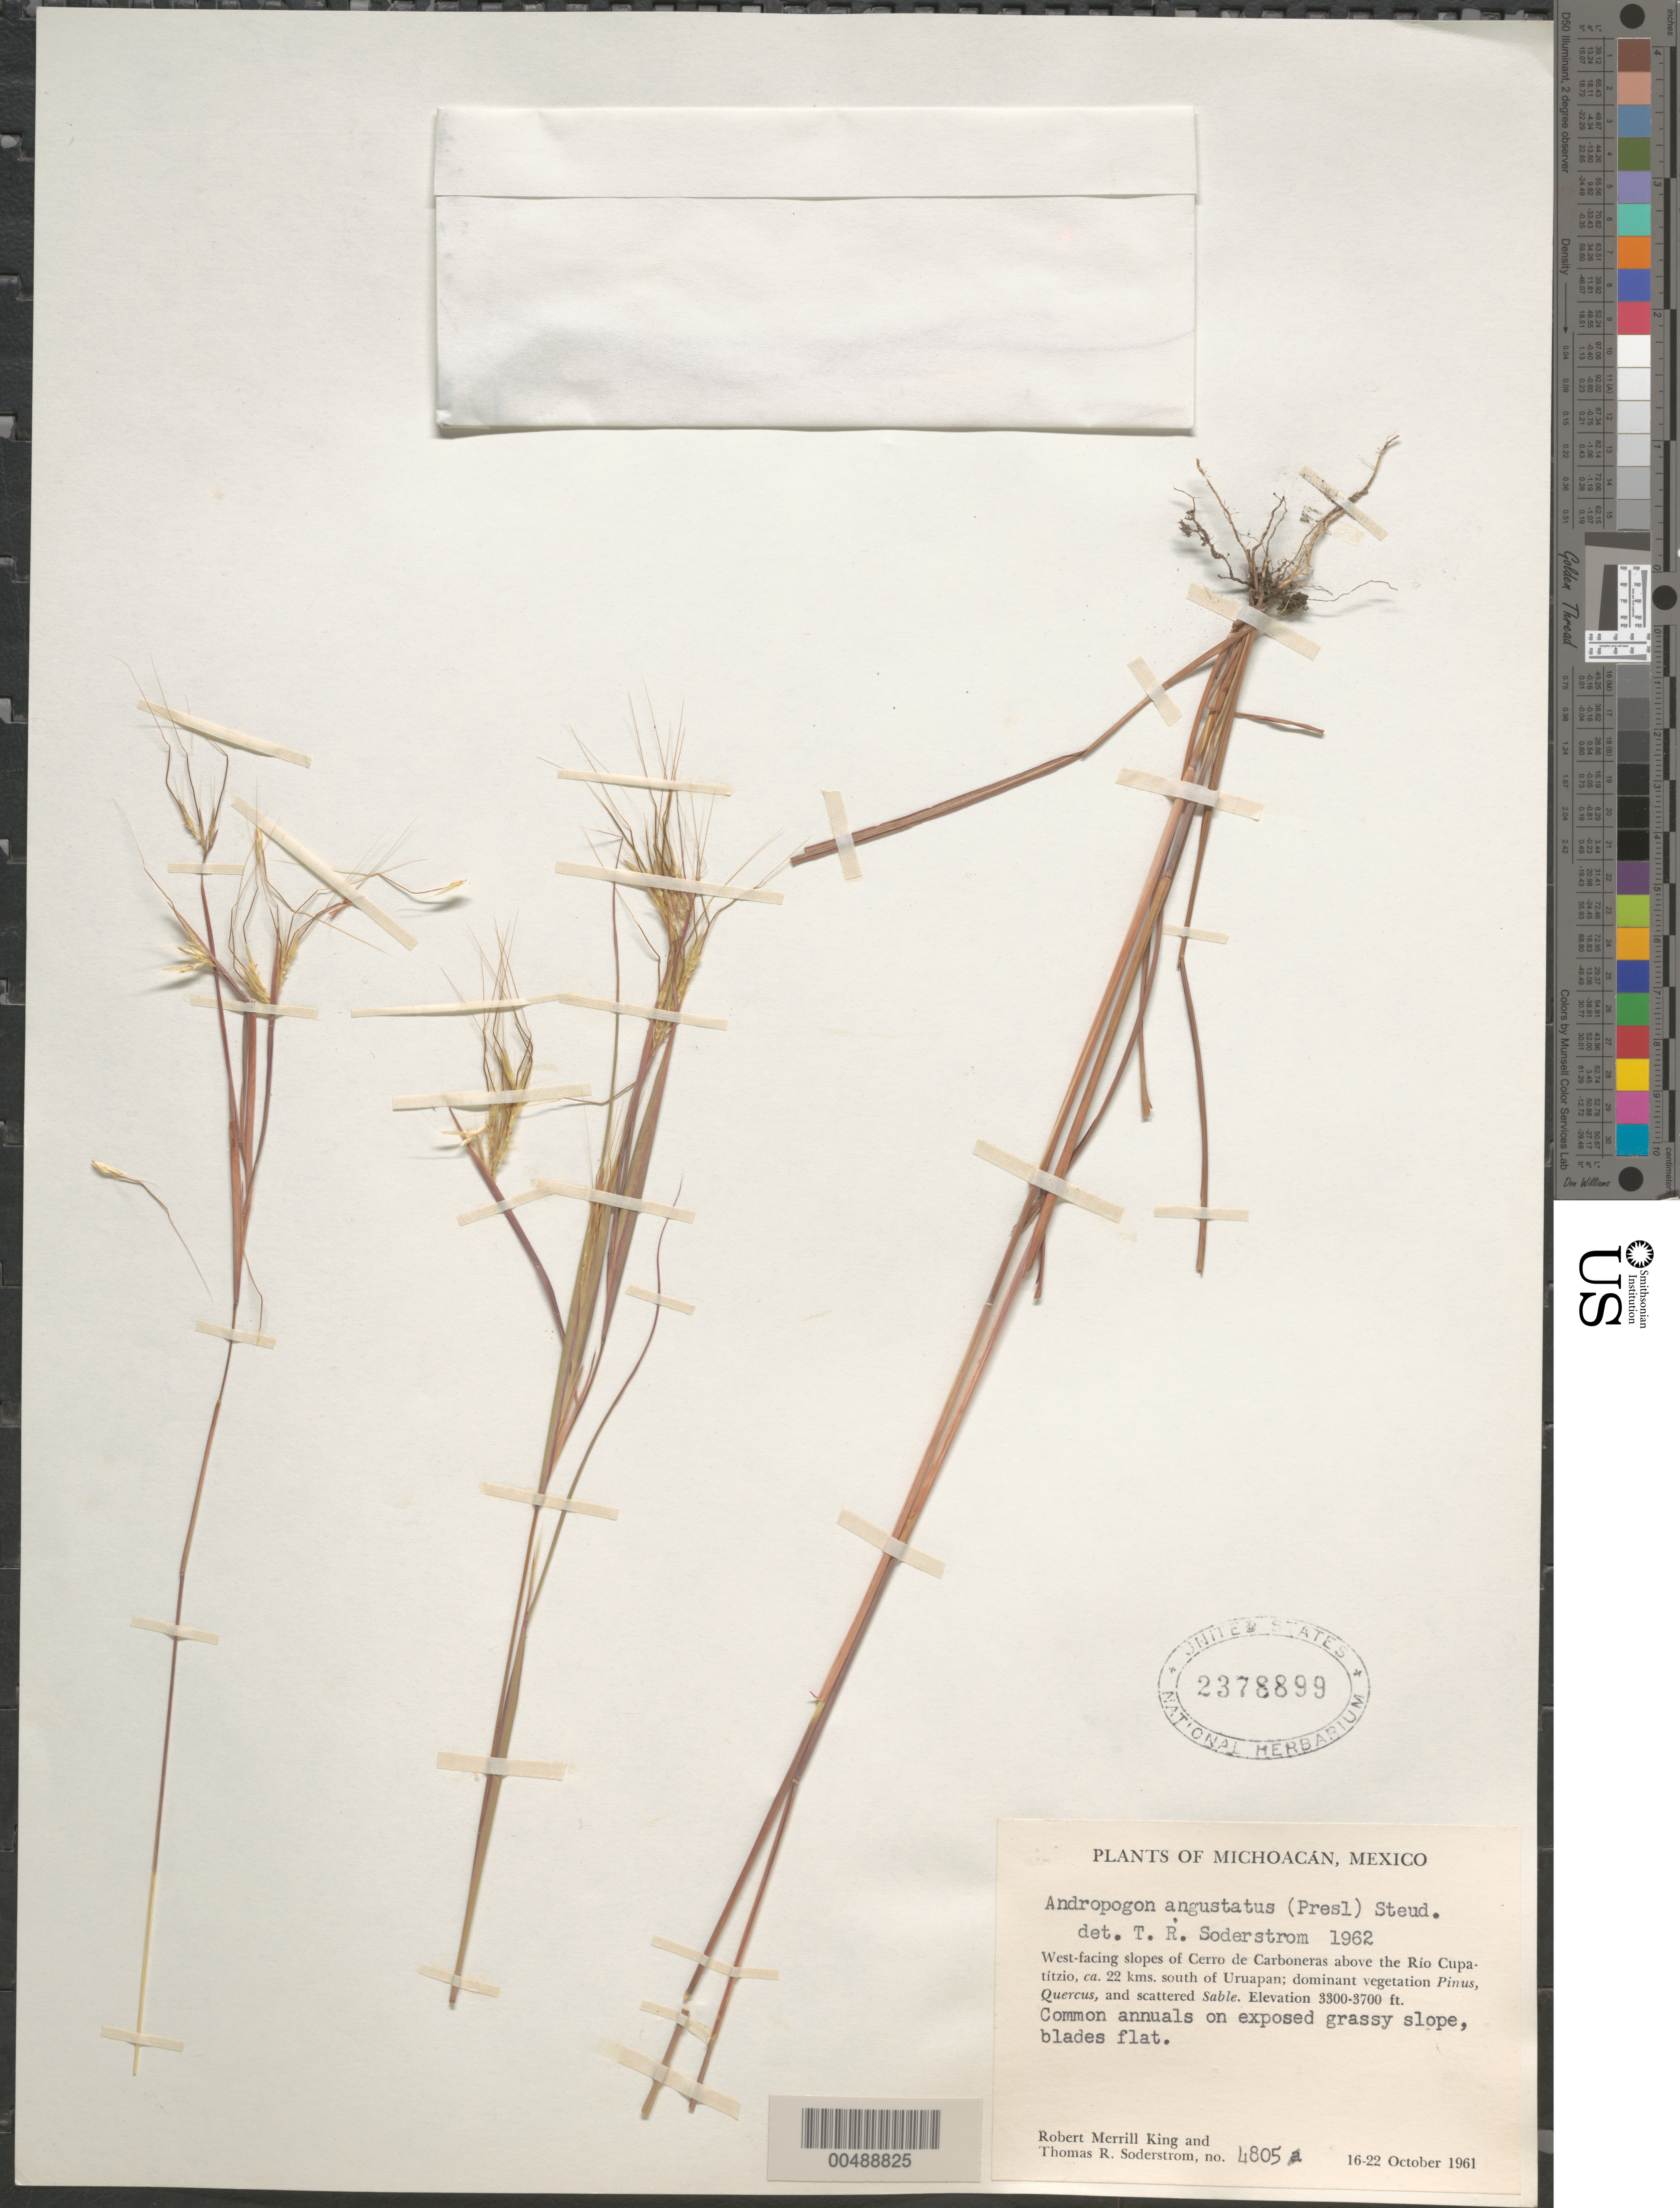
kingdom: Plantae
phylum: Tracheophyta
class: Liliopsida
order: Poales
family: Poaceae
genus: Andropogon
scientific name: Andropogon angustatus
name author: (J. Presl) Steud.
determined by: Sánchez-Ken, J. G.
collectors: R. M. King & T. R. Soderstrom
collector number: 4805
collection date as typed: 16 Oct 1961 to 22 Oct 1961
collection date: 1961-10-16/1961-10-22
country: Mexico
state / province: Michoacán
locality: W facing slopes of Cerro de Carboneras above the Río Cupatítzio, ca. 22 kms S of Uruapan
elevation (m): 1006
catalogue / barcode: US 2378899